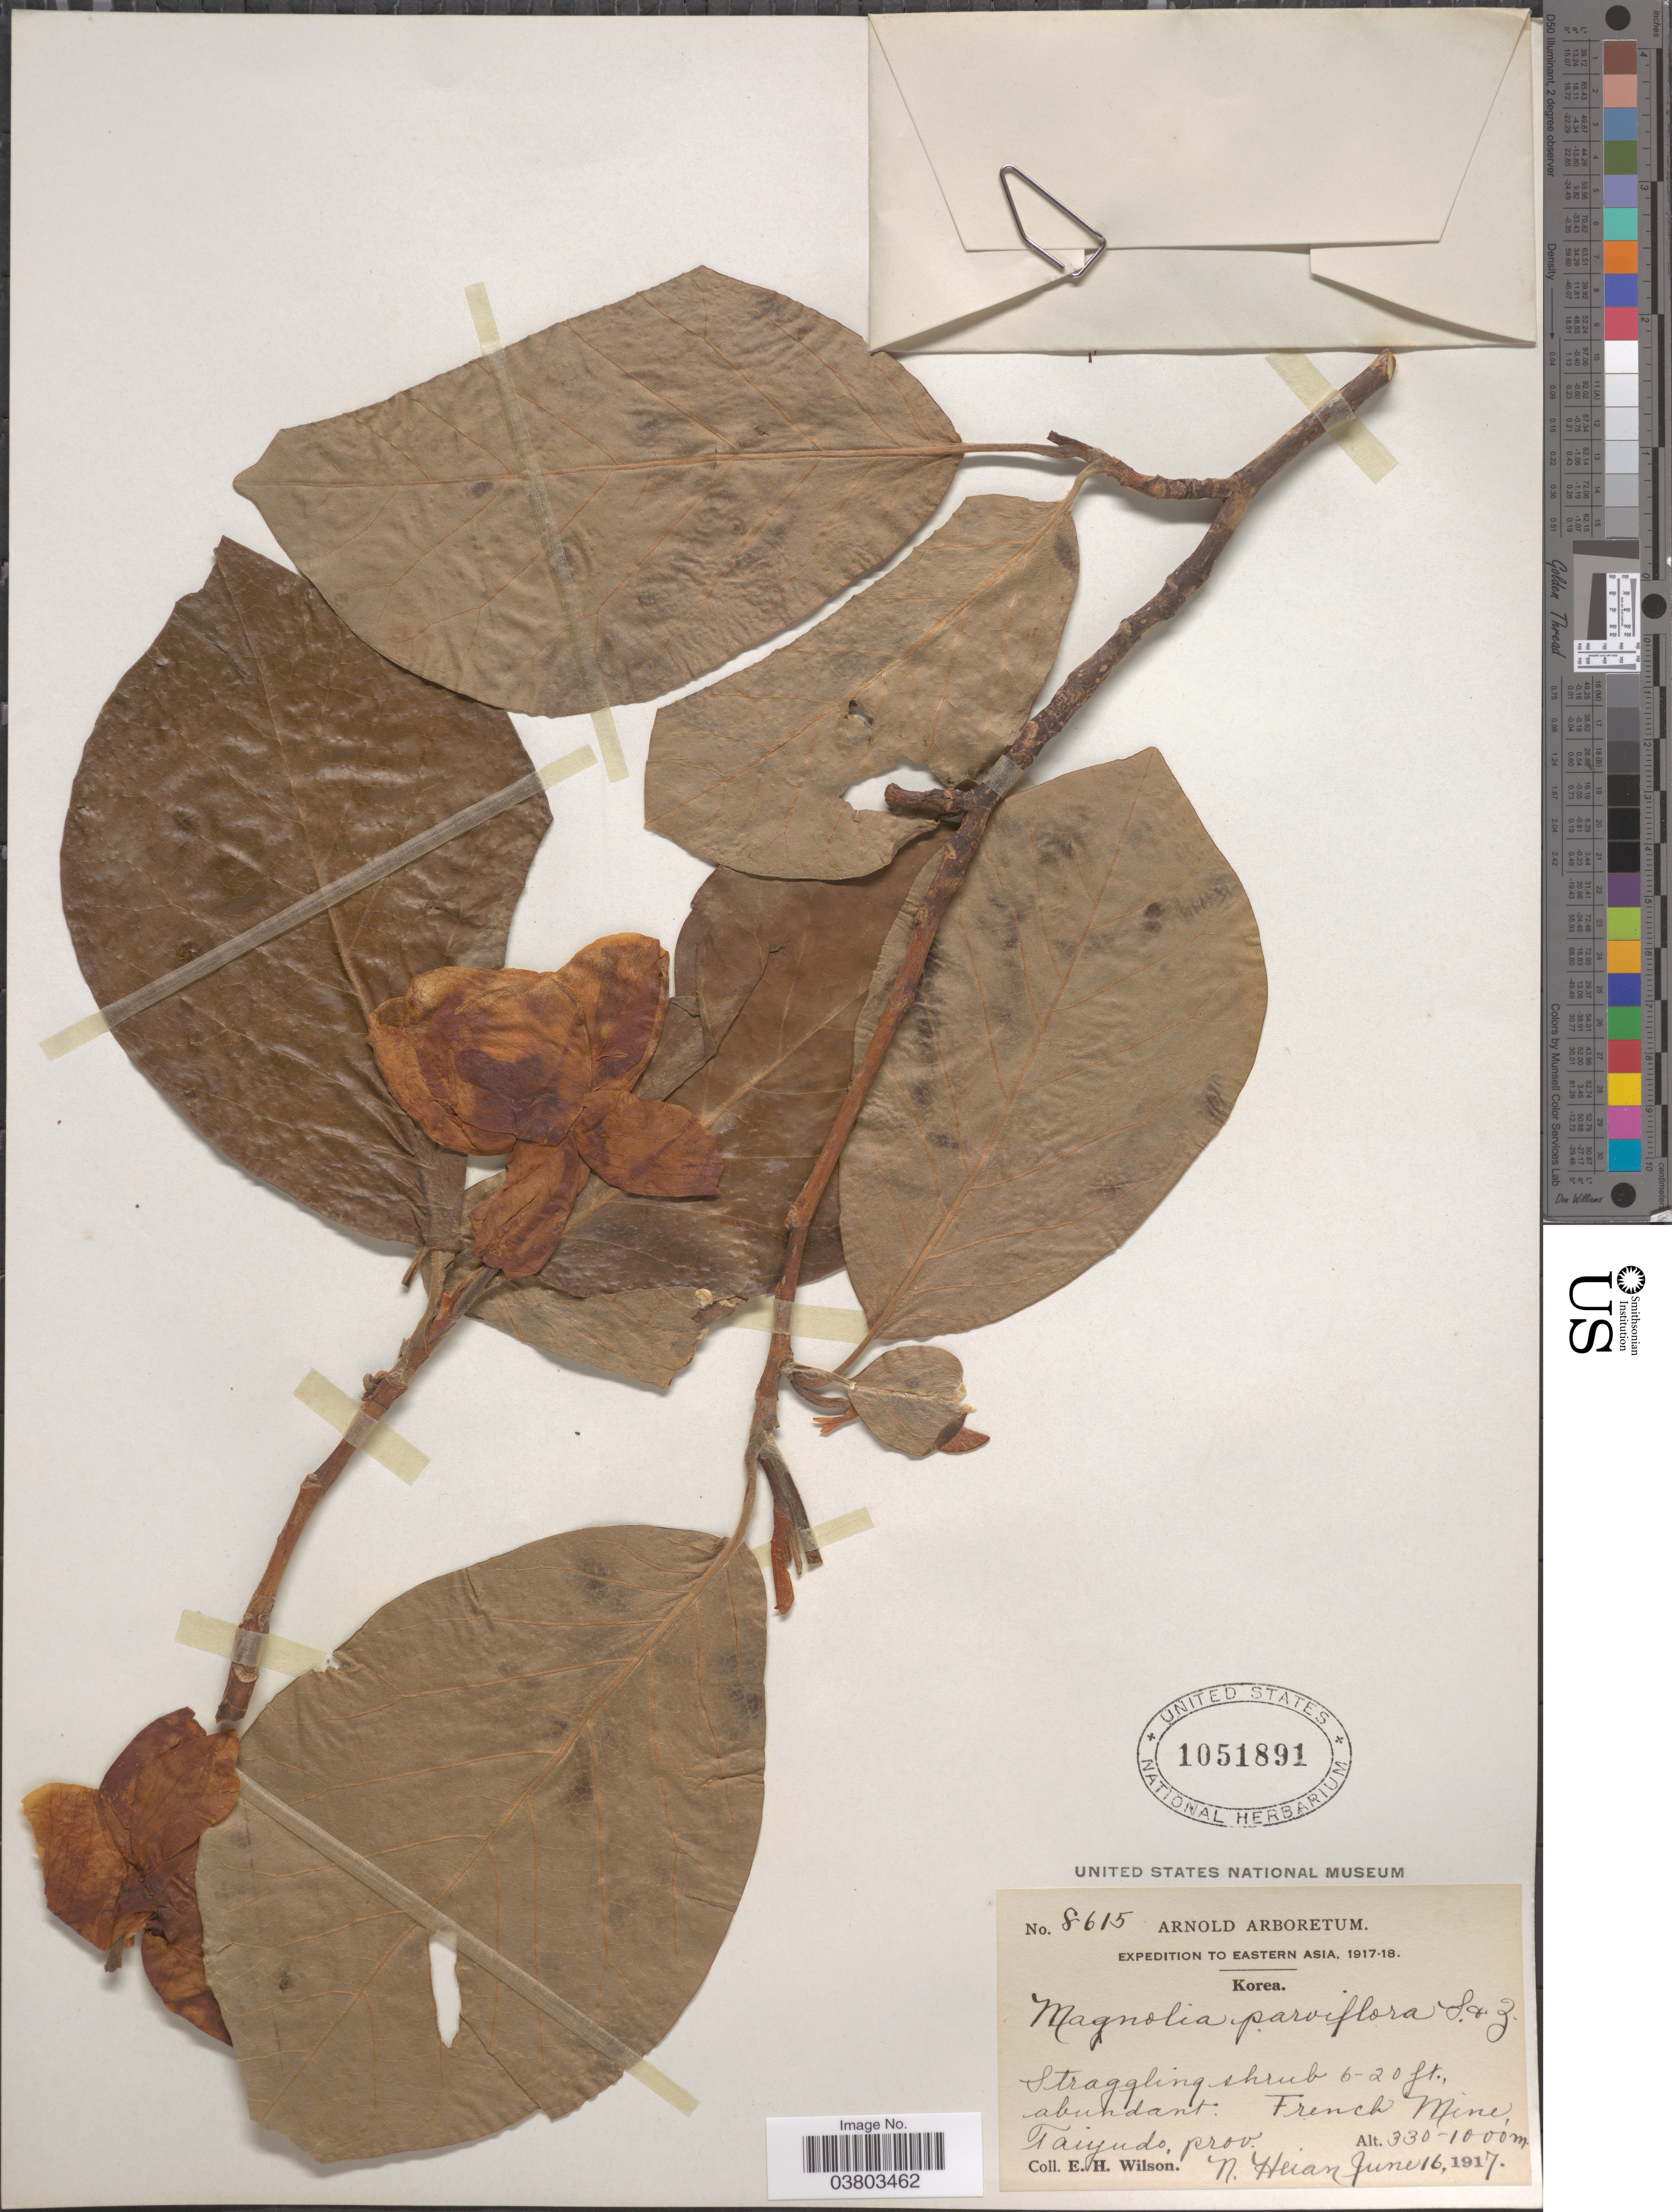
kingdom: Plantae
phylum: Tracheophyta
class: Magnoliopsida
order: Magnoliales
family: Magnoliaceae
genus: Magnolia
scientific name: Magnolia sieboldii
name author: K. Koch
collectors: E. Wilson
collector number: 8615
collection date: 1917-06-16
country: North Korea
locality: French Mine, Taiyudo, prov. N. Heian.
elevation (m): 330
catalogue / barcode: US 1051891